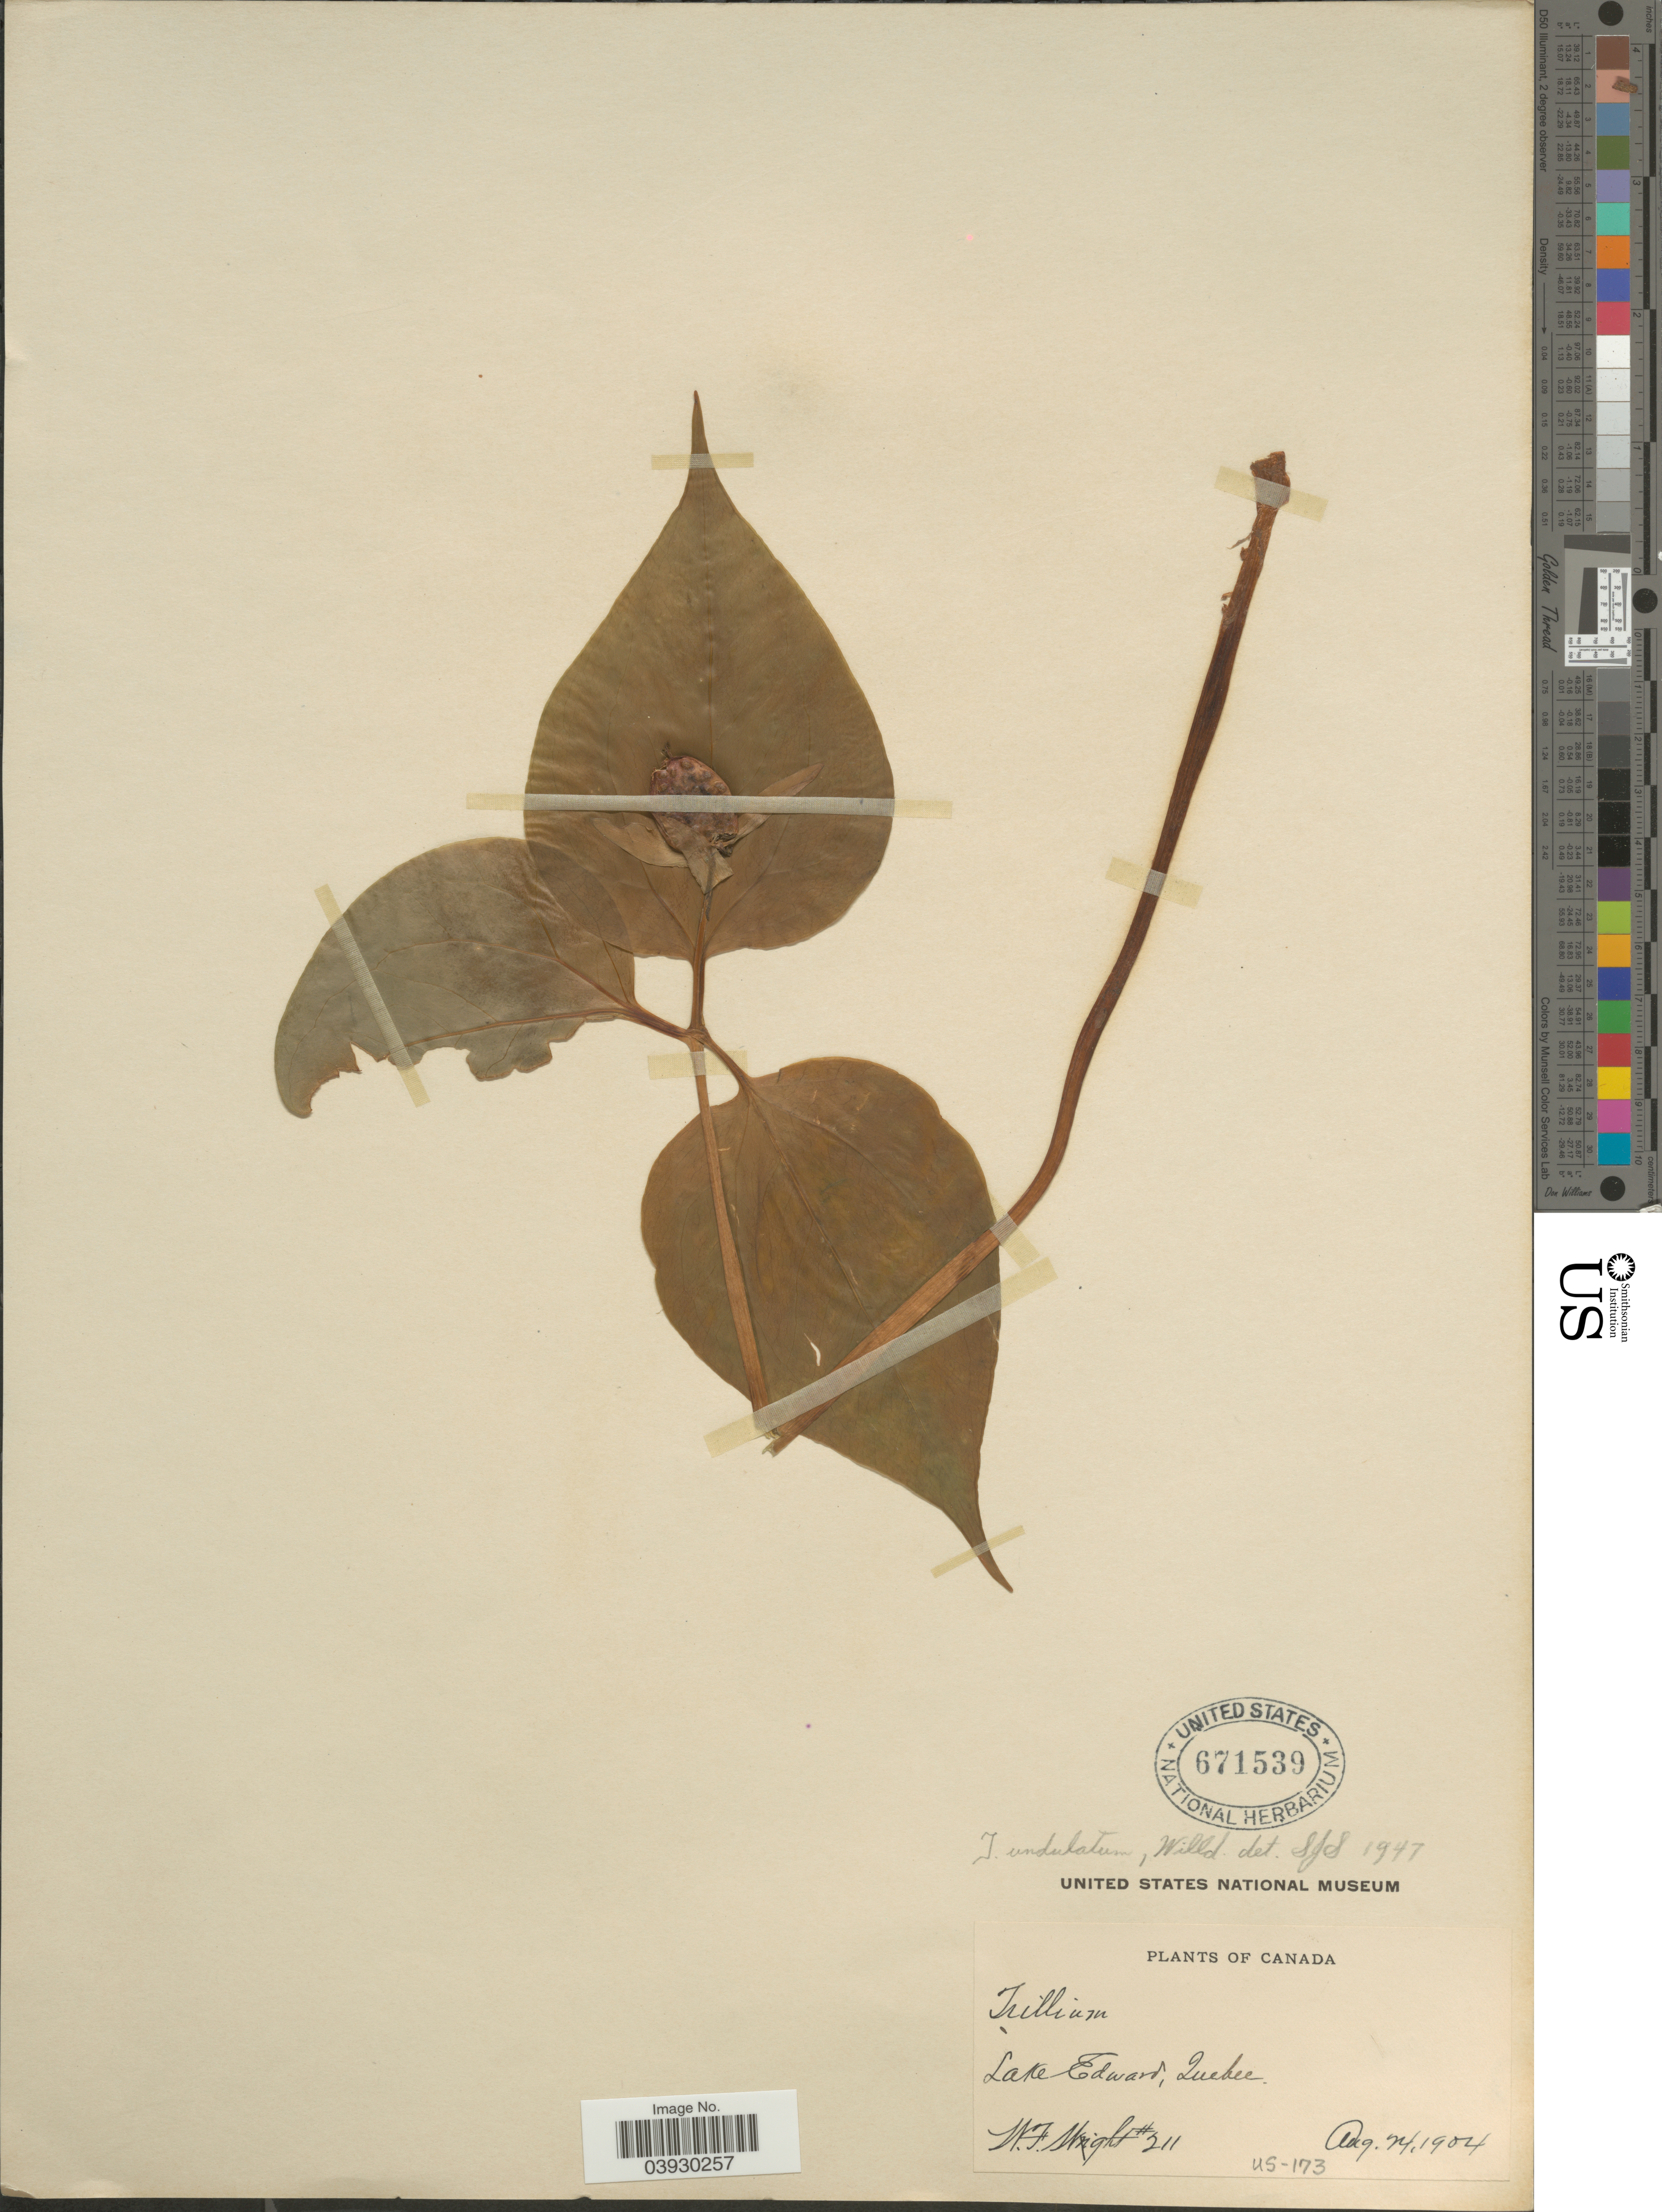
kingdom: Plantae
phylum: Tracheophyta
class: Liliopsida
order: Liliales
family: Melanthiaceae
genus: Trillium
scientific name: Trillium undulatum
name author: Willd.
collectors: W. F. Wright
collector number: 211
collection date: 1904-08-24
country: Canada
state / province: Quebec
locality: Lake Edward.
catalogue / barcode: US 671539